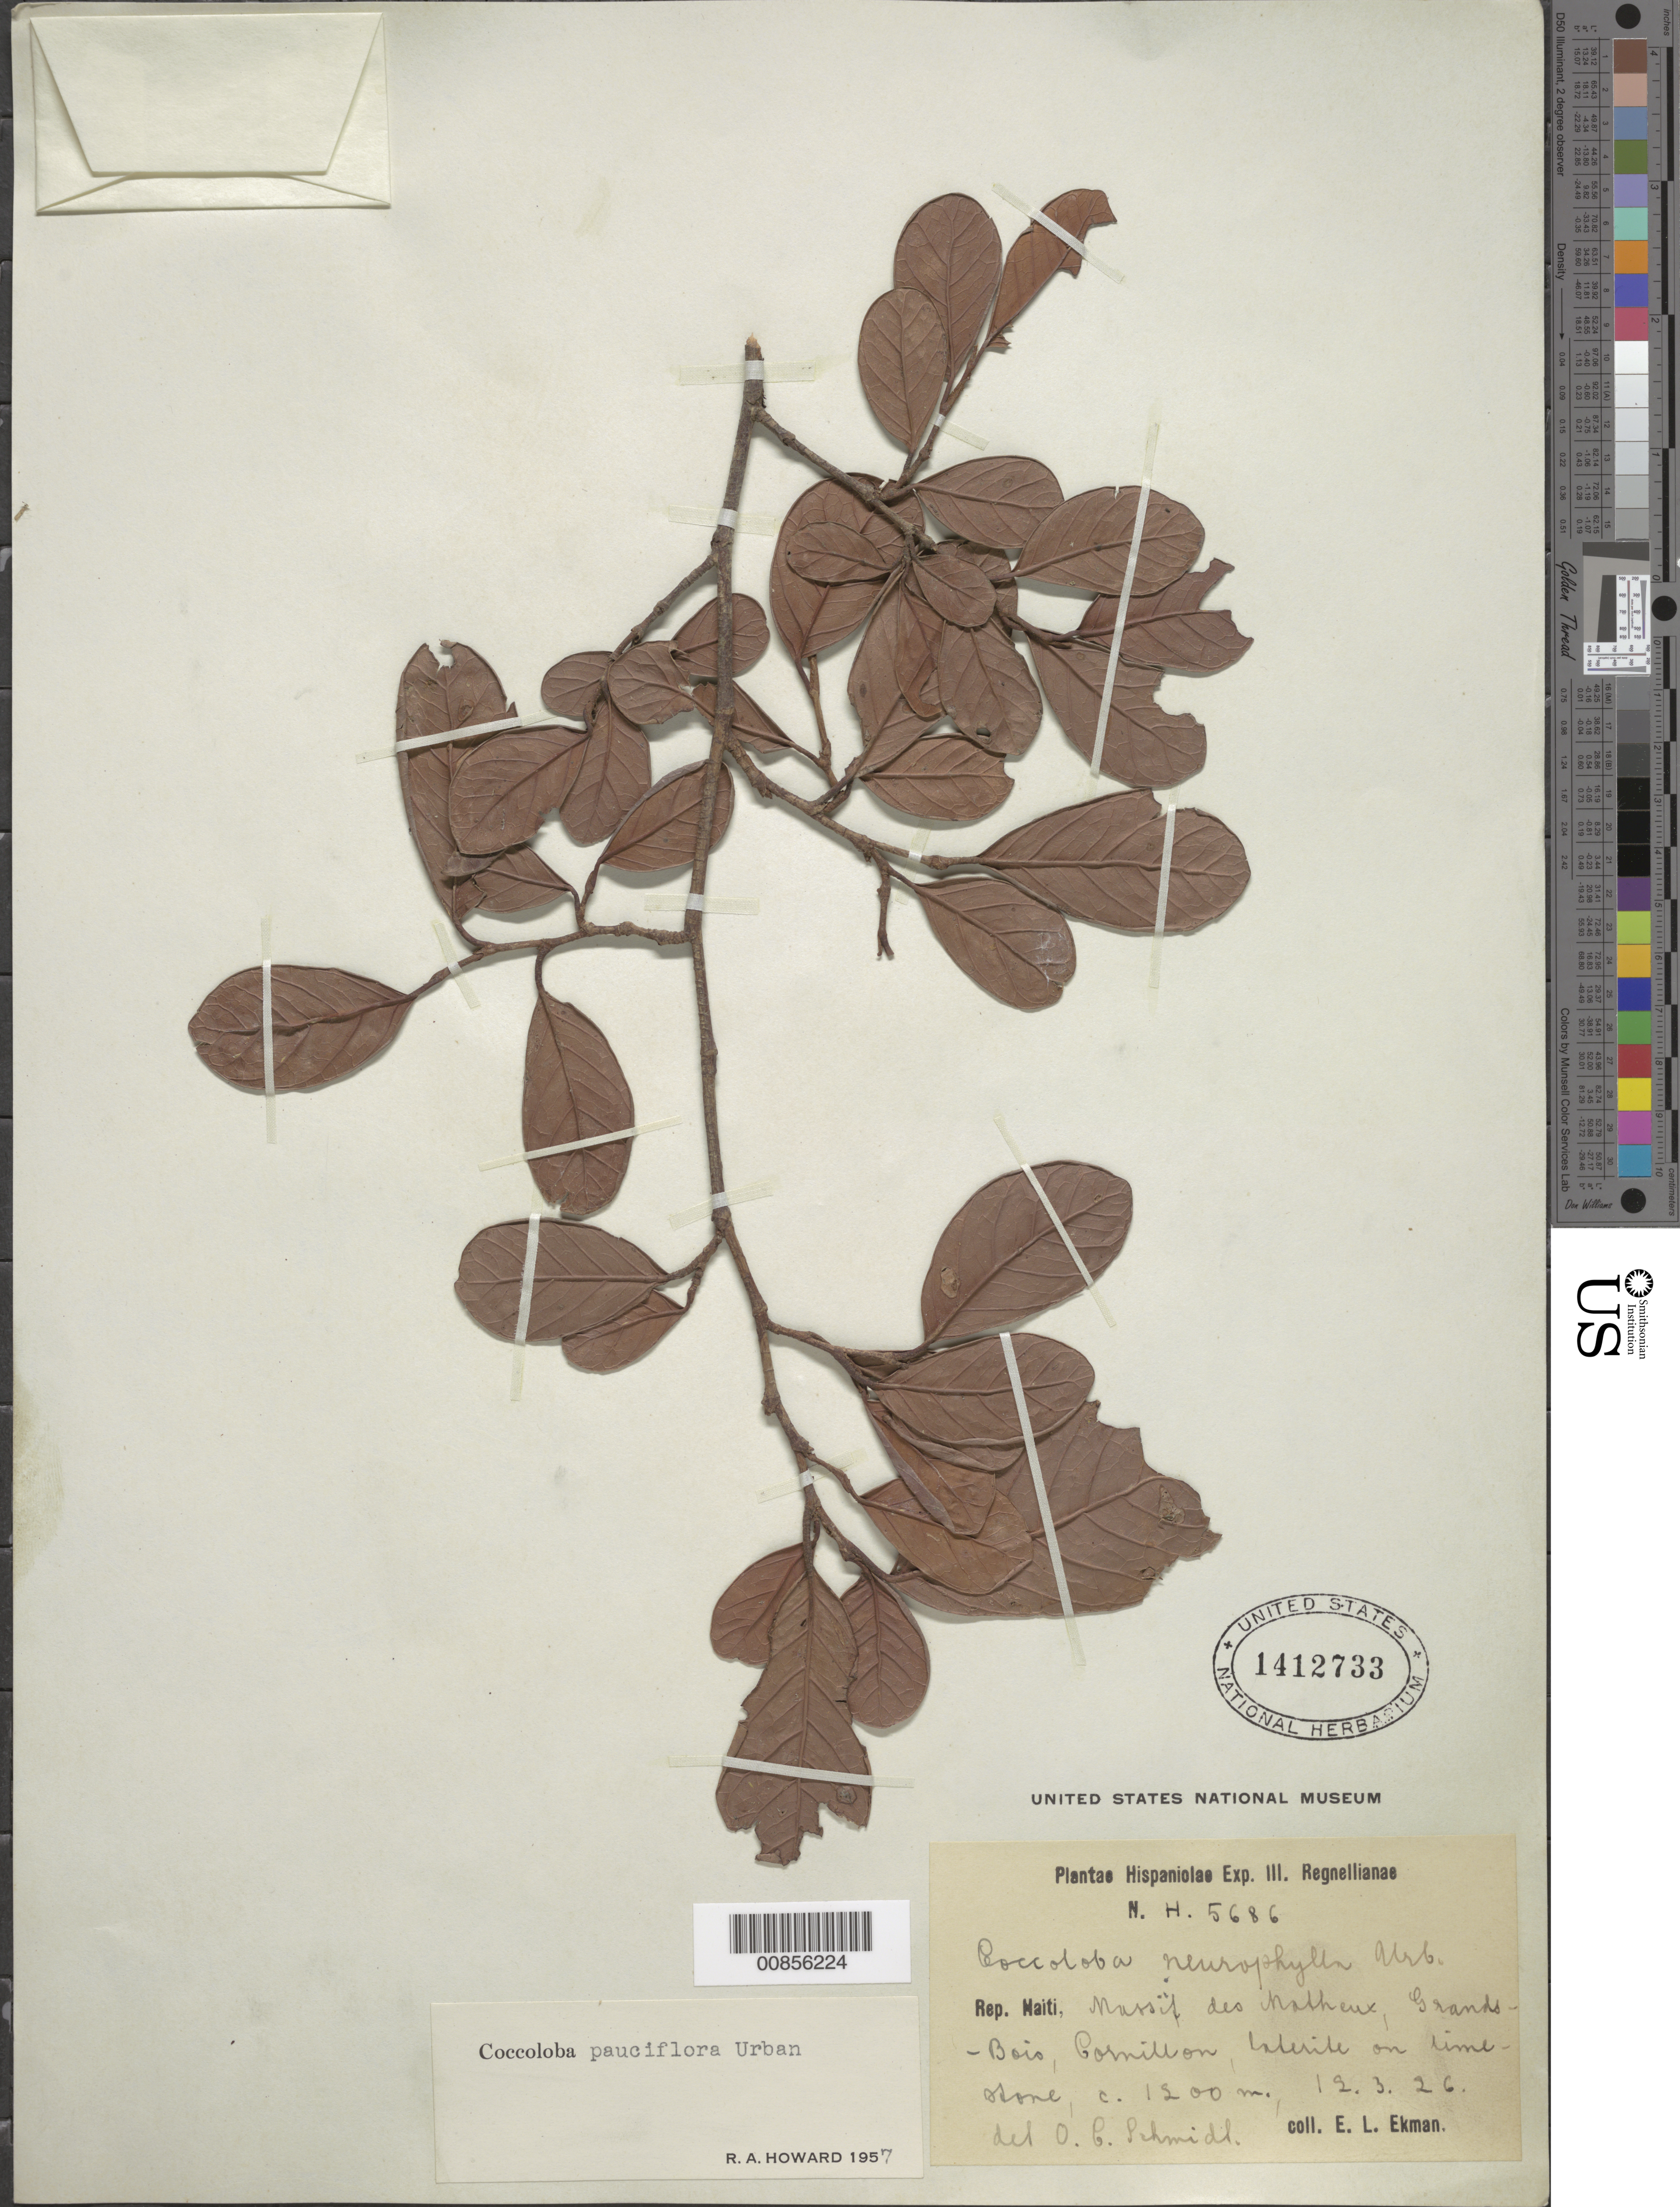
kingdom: Plantae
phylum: Tracheophyta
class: Magnoliopsida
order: Caryophyllales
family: Polygonaceae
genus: Coccoloba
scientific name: Coccoloba pauciflora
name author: Urb.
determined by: Howard, R. A.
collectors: E. L. Ekman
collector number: H 5686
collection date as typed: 12 Mar 1926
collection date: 1926-03-12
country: Haiti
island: Hispaniola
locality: Massif des Matheux, Grands-Bois, Cornillon.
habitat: Laterite on limestone.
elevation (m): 1200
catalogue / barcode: US 1412733